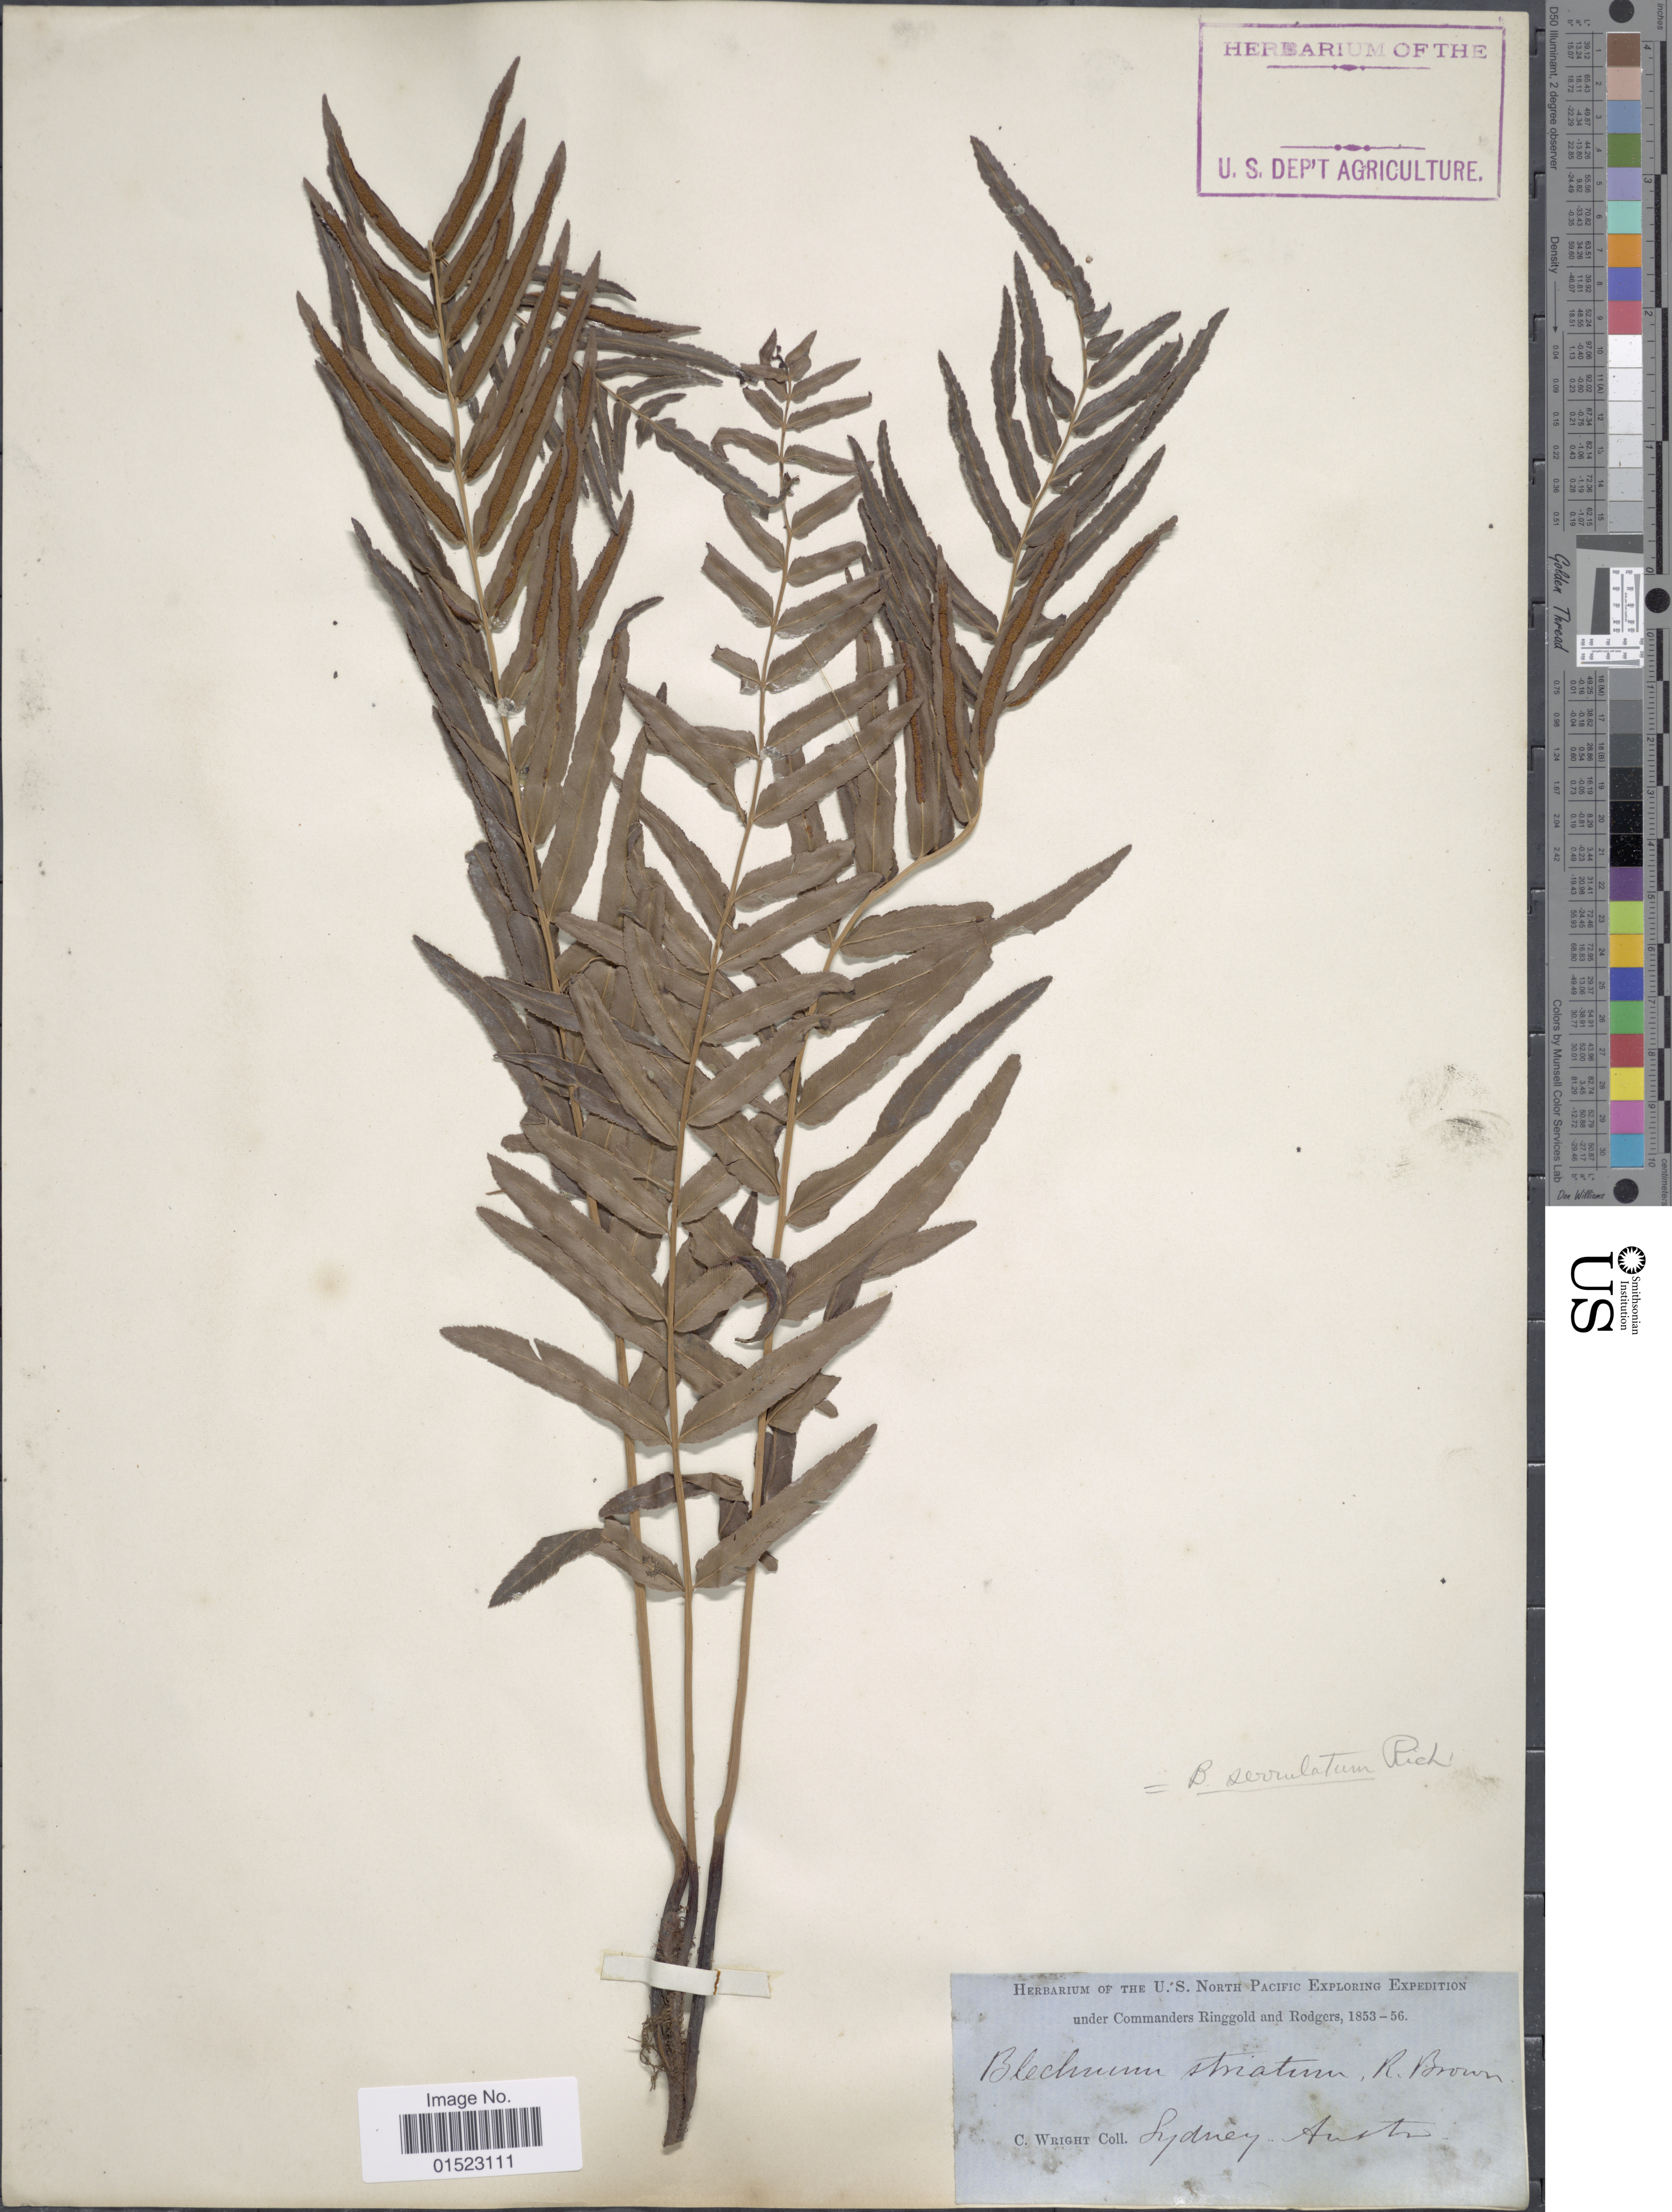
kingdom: Plantae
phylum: Tracheophyta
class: Polypodiopsida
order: Polypodiales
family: Blechnaceae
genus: Telmatoblechnum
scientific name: Telmatoblechnum serrulatum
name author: (Rich.) Perrie et al.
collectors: C. Wright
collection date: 1853/1856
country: Australia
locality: Sydney